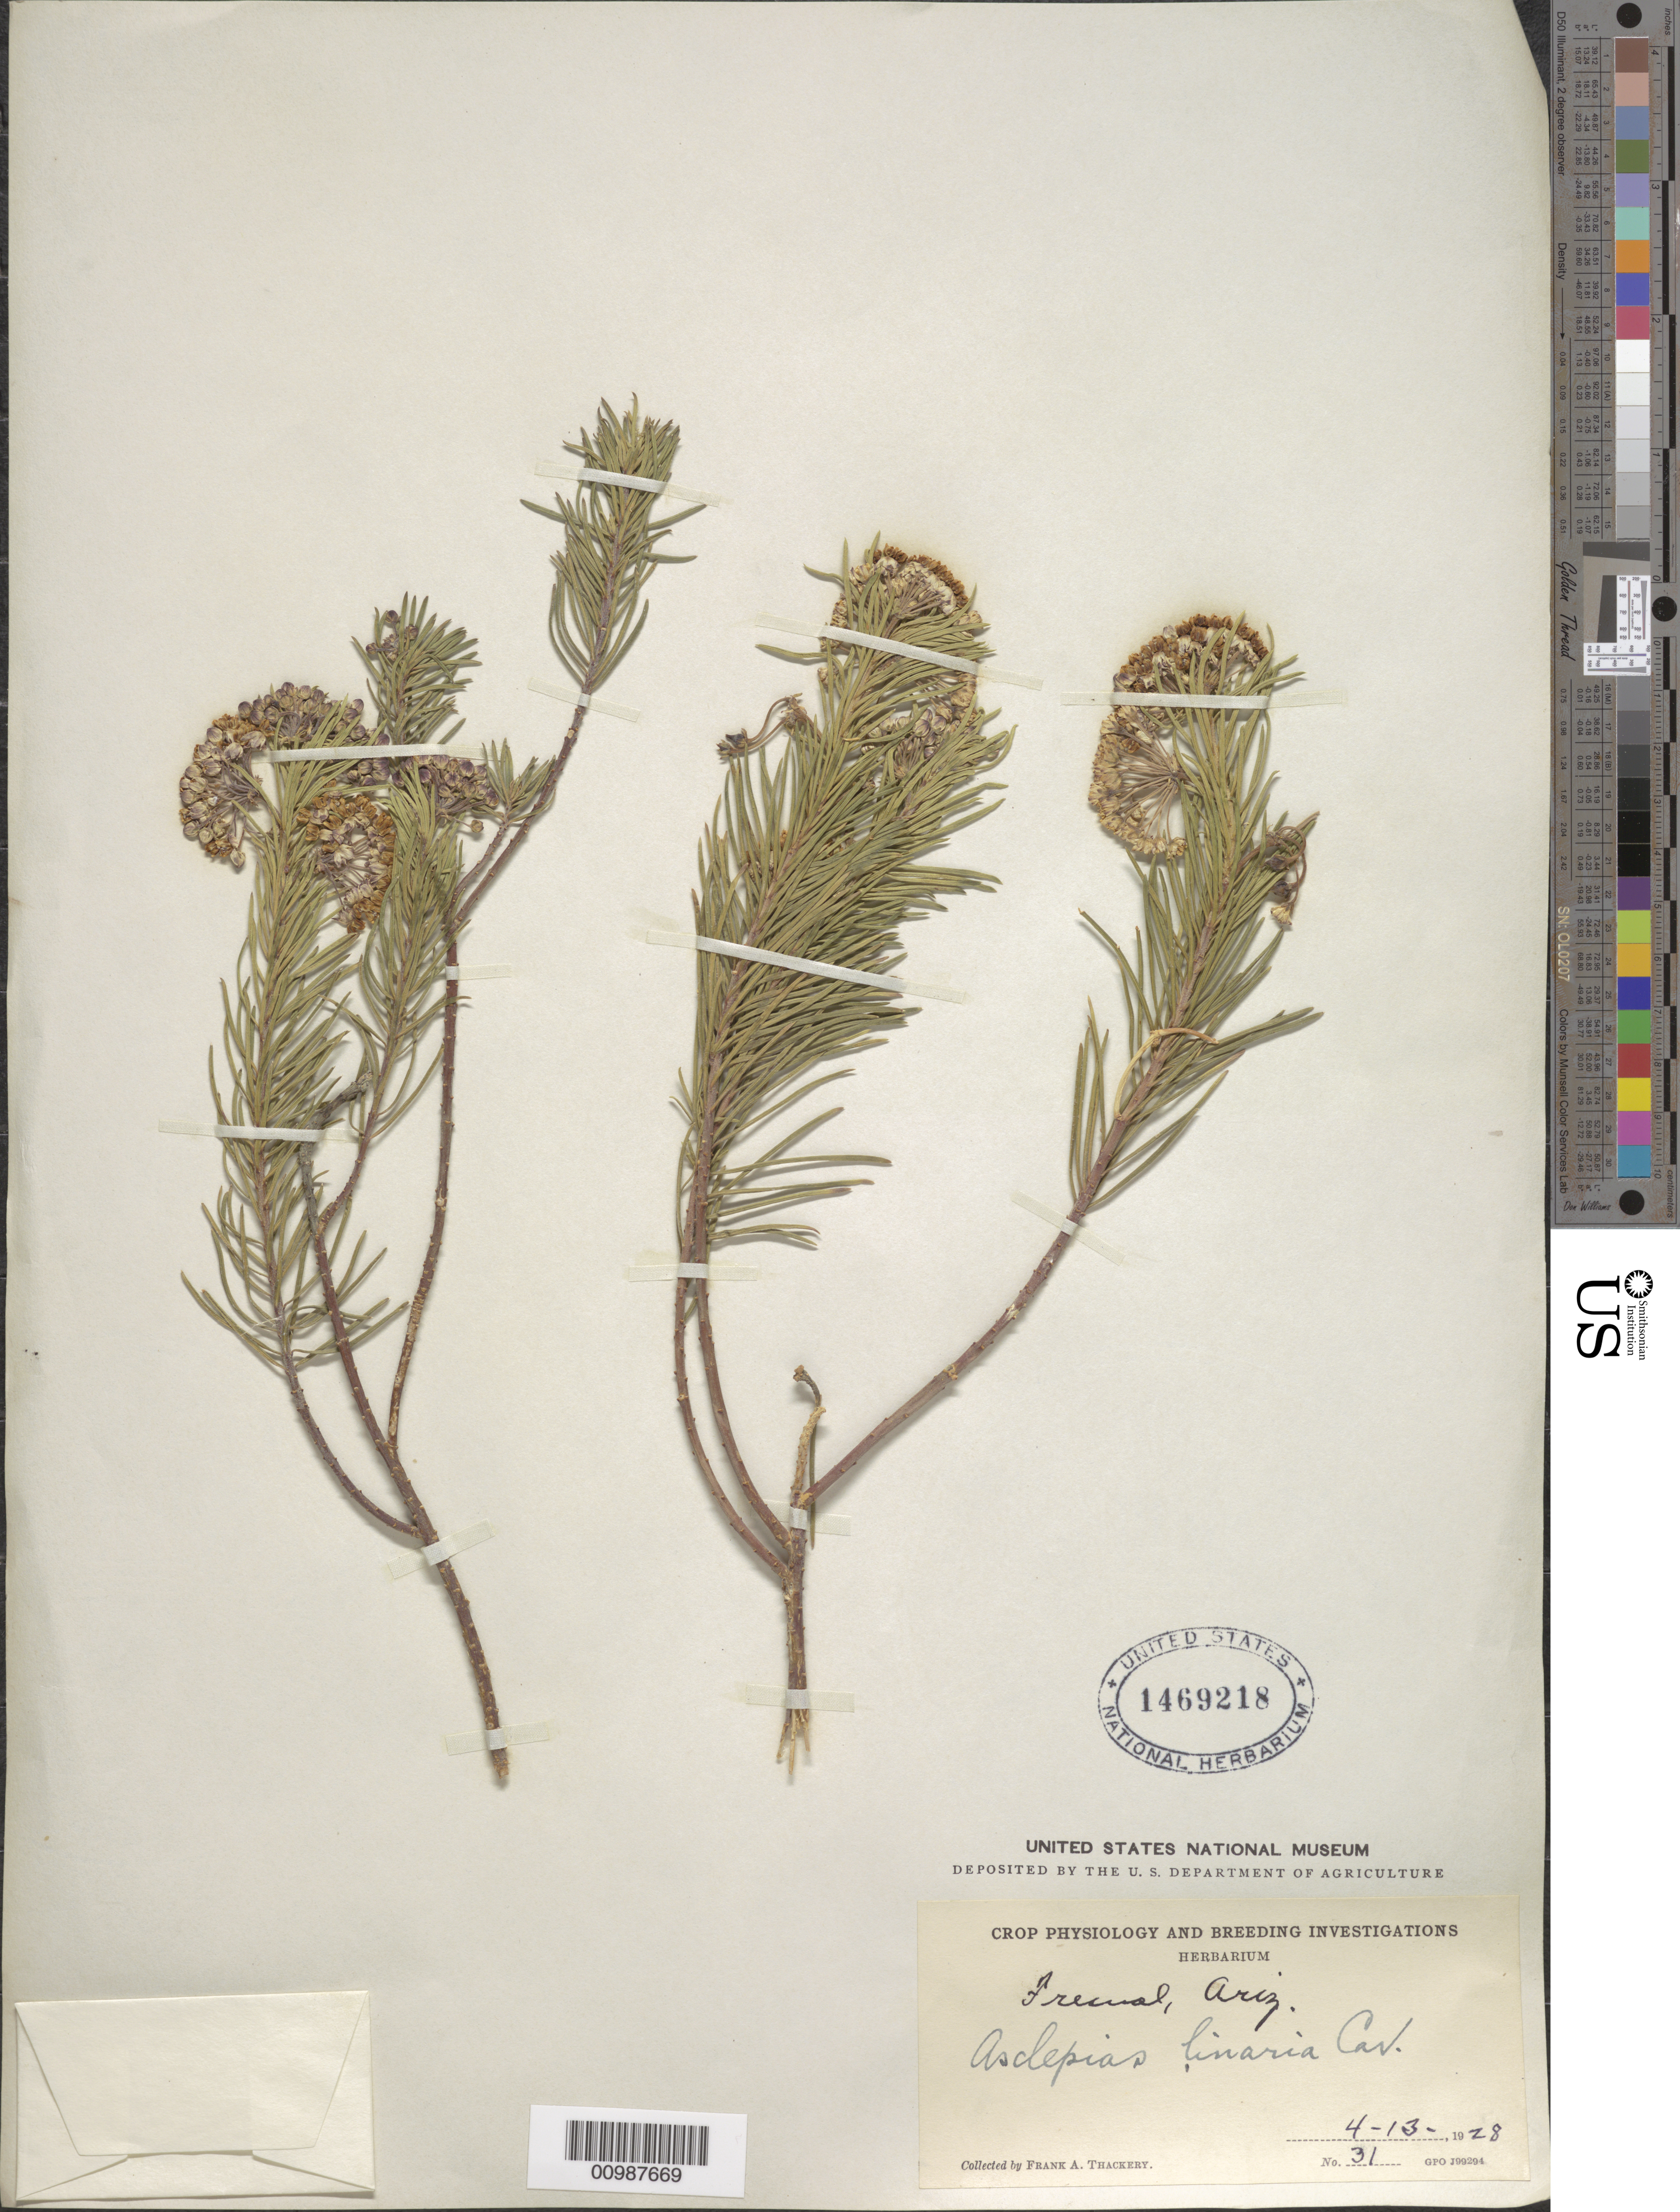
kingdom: Plantae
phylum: Tracheophyta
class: Magnoliopsida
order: Gentianales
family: Apocynaceae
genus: Asclepias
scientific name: Asclepias linaria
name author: Cav.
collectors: F. Thackery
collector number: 31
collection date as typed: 13 Apr 1928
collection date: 1928-04-13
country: United States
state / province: Arizona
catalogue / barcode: US 1469218